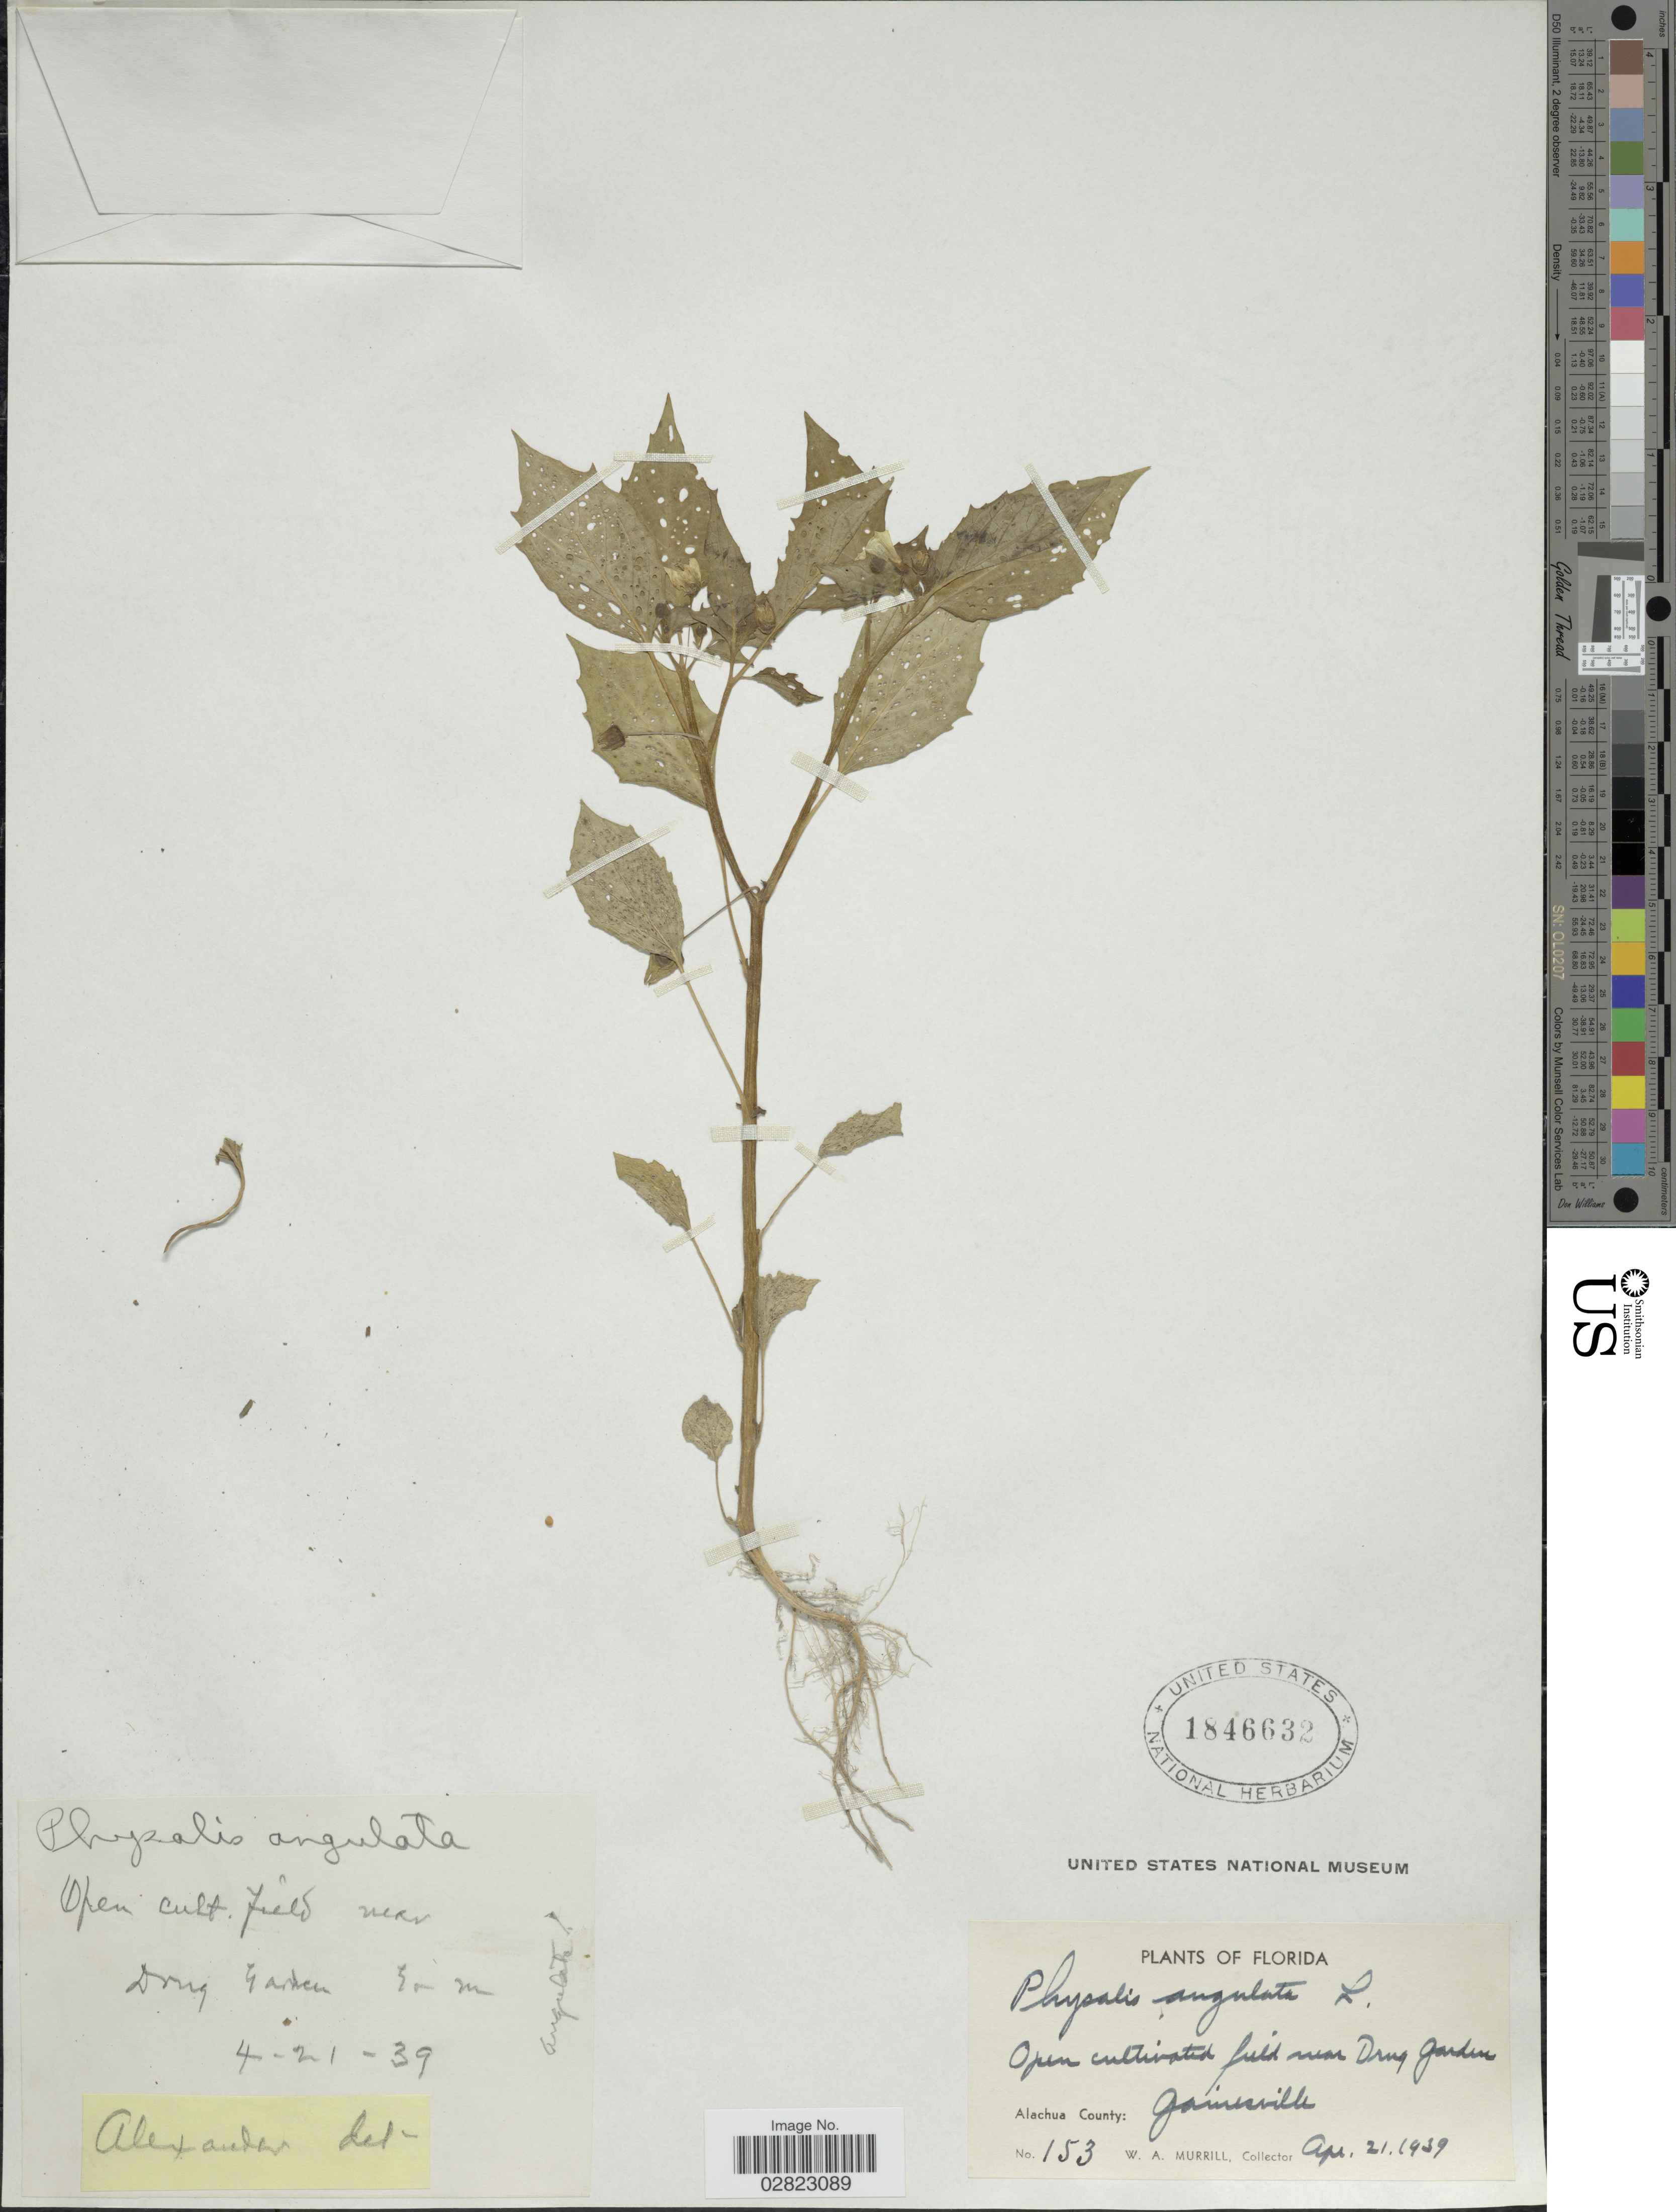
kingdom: Plantae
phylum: Tracheophyta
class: Magnoliopsida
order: Solanales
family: Solanaceae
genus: Physalis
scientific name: Physalis angulata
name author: L.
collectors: W. A. Murrill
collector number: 153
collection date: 1939-04-21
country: United States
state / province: Florida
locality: Open cultivated field near Dry garden. Alachua County: Gainesville.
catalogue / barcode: US 1846632